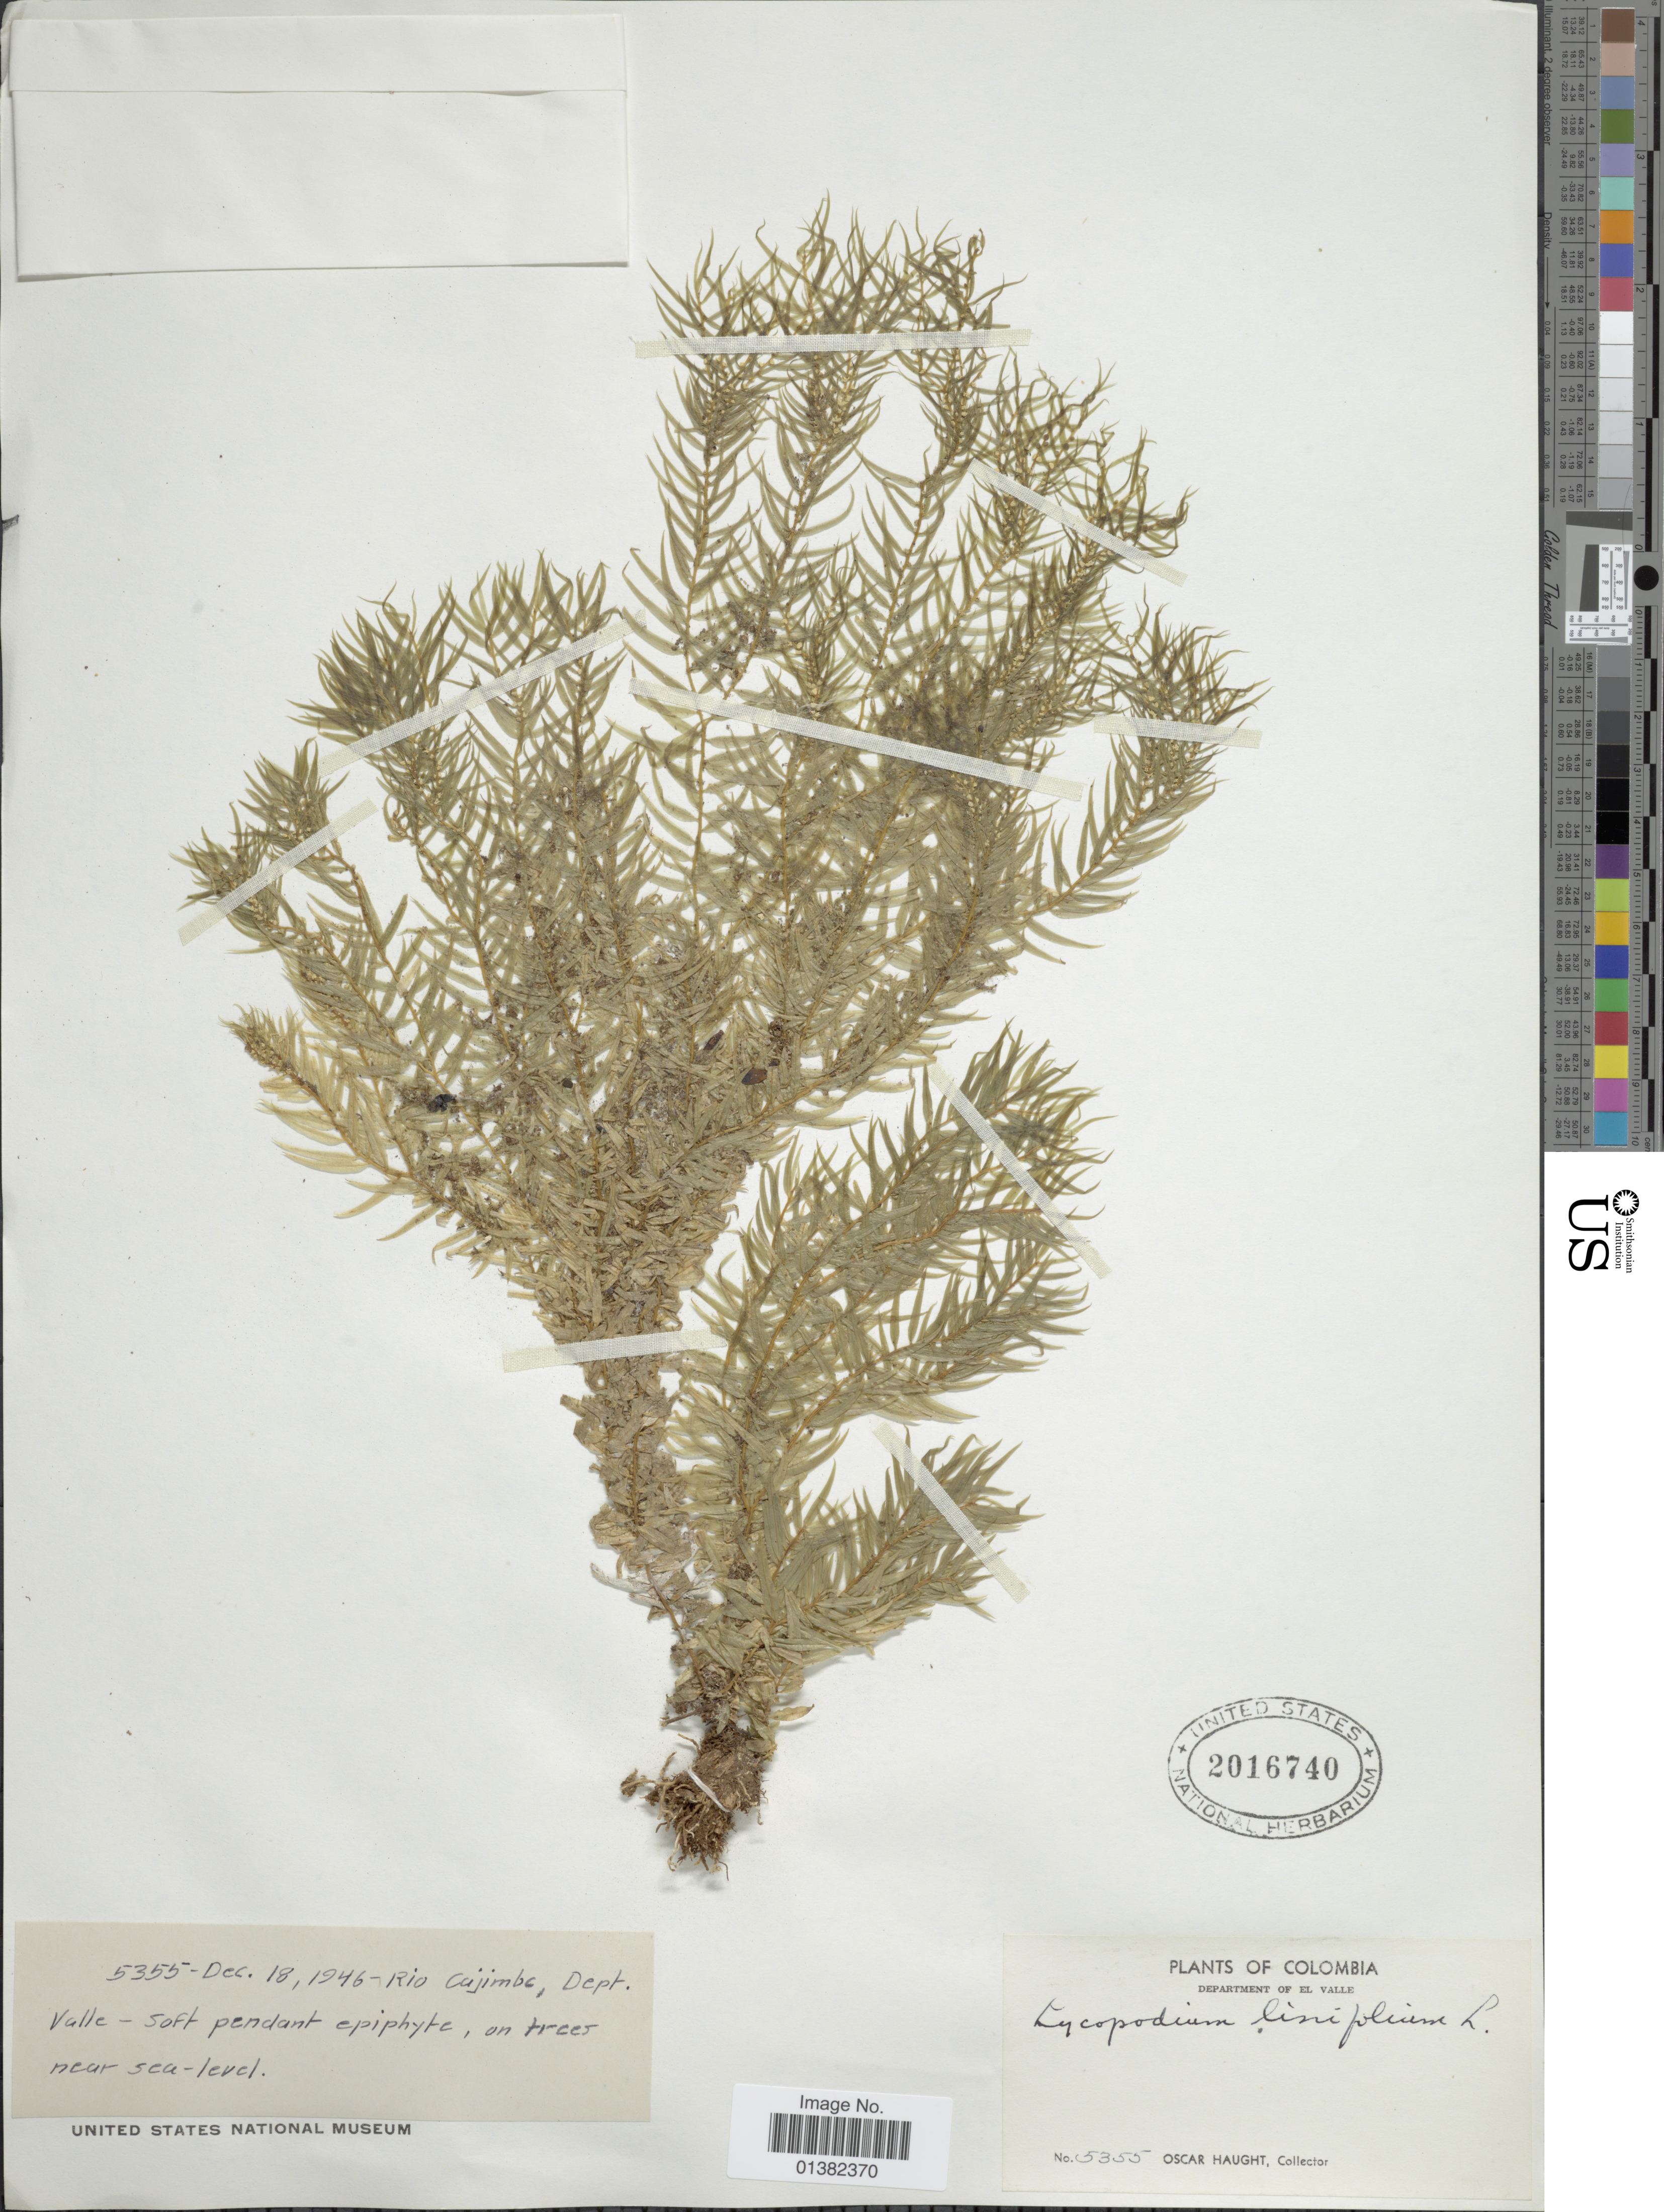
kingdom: Plantae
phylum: Tracheophyta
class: Lycopodiopsida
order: Lycopodiales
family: Lycopodiaceae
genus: Phlegmariurus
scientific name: Phlegmariurus linifolius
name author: (L.) B. Øllg.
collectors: O. L. Haught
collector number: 5355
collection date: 1946-12-18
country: Colombia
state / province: Valle del Cauca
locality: Department of El Valle, Rio Cajimbe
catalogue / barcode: US 2016740